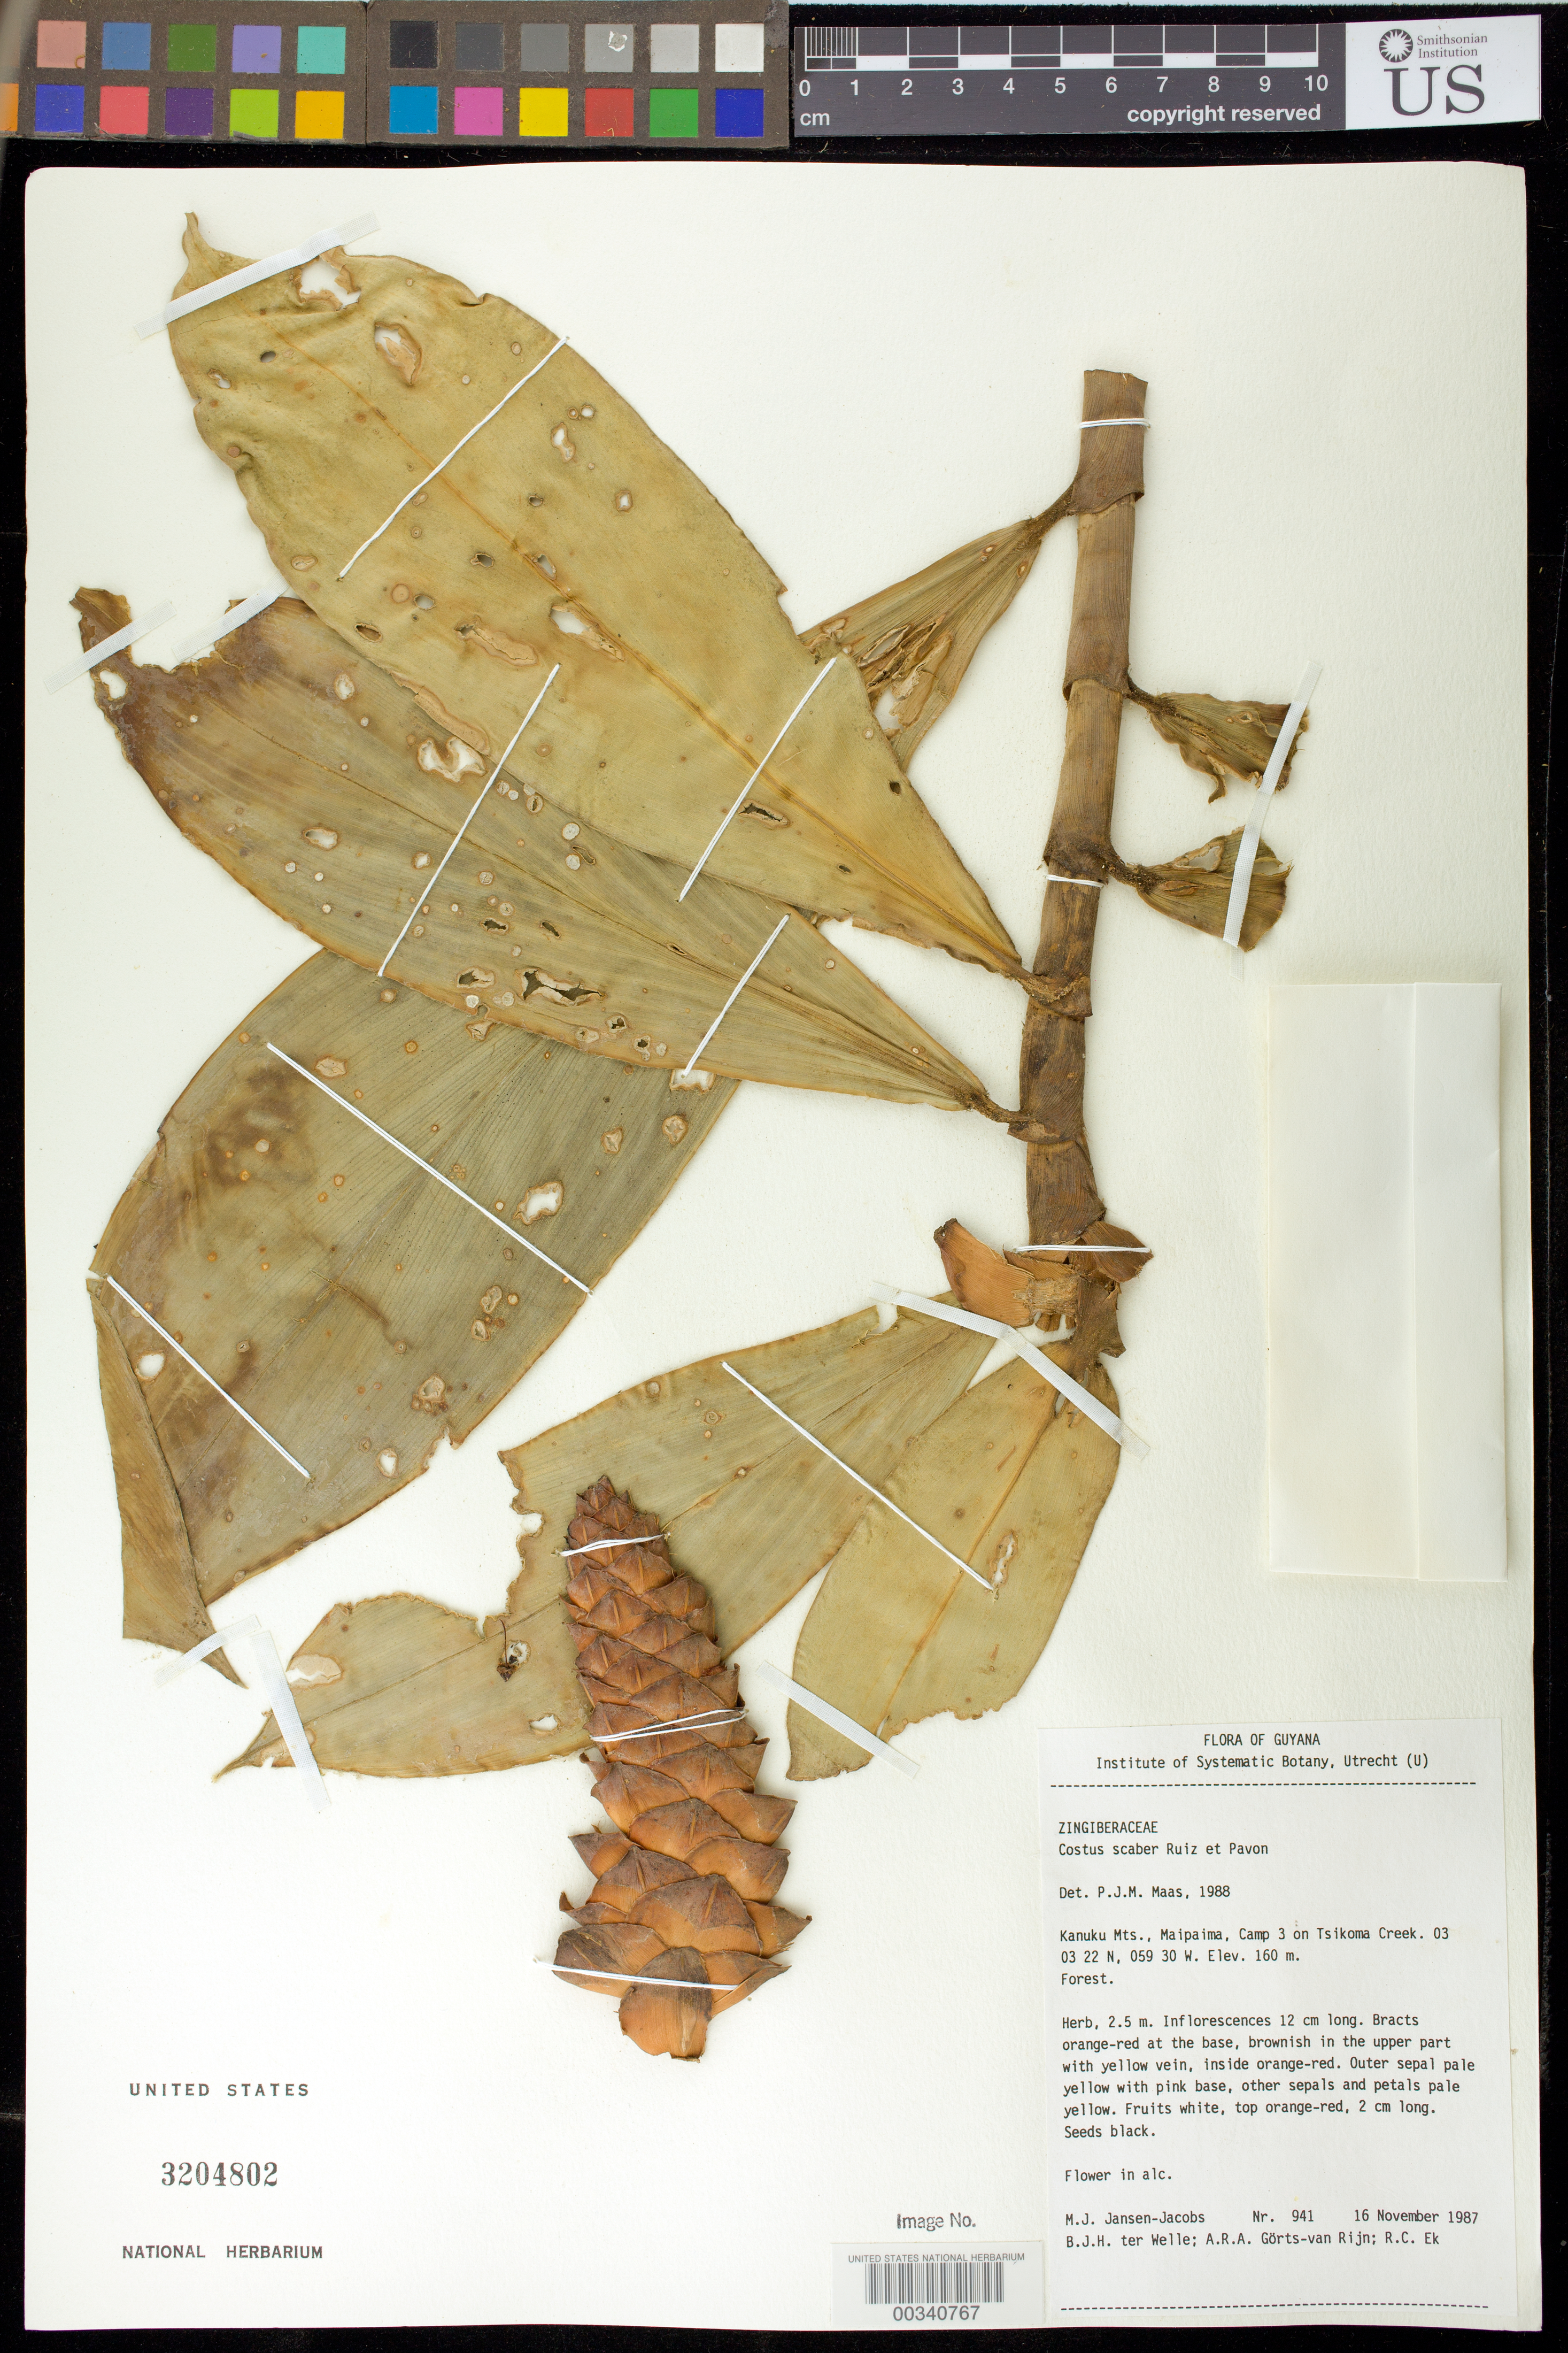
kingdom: Plantae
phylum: Tracheophyta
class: Liliopsida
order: Zingiberales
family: Costaceae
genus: Costus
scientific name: Costus scaber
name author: Ruiz & Pav.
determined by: Maas, Paul J. M.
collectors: M. J. Jansen-Jacobs, B. Welle, A. .R. A. Görts-van Rijn & R. C. Ek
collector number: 941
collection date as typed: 16 Nov 1987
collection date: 1987-11-16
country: Guyana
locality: Kanuku mts., maipaima, camp 3 on tsikoma creek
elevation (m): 160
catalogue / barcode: US 3204802